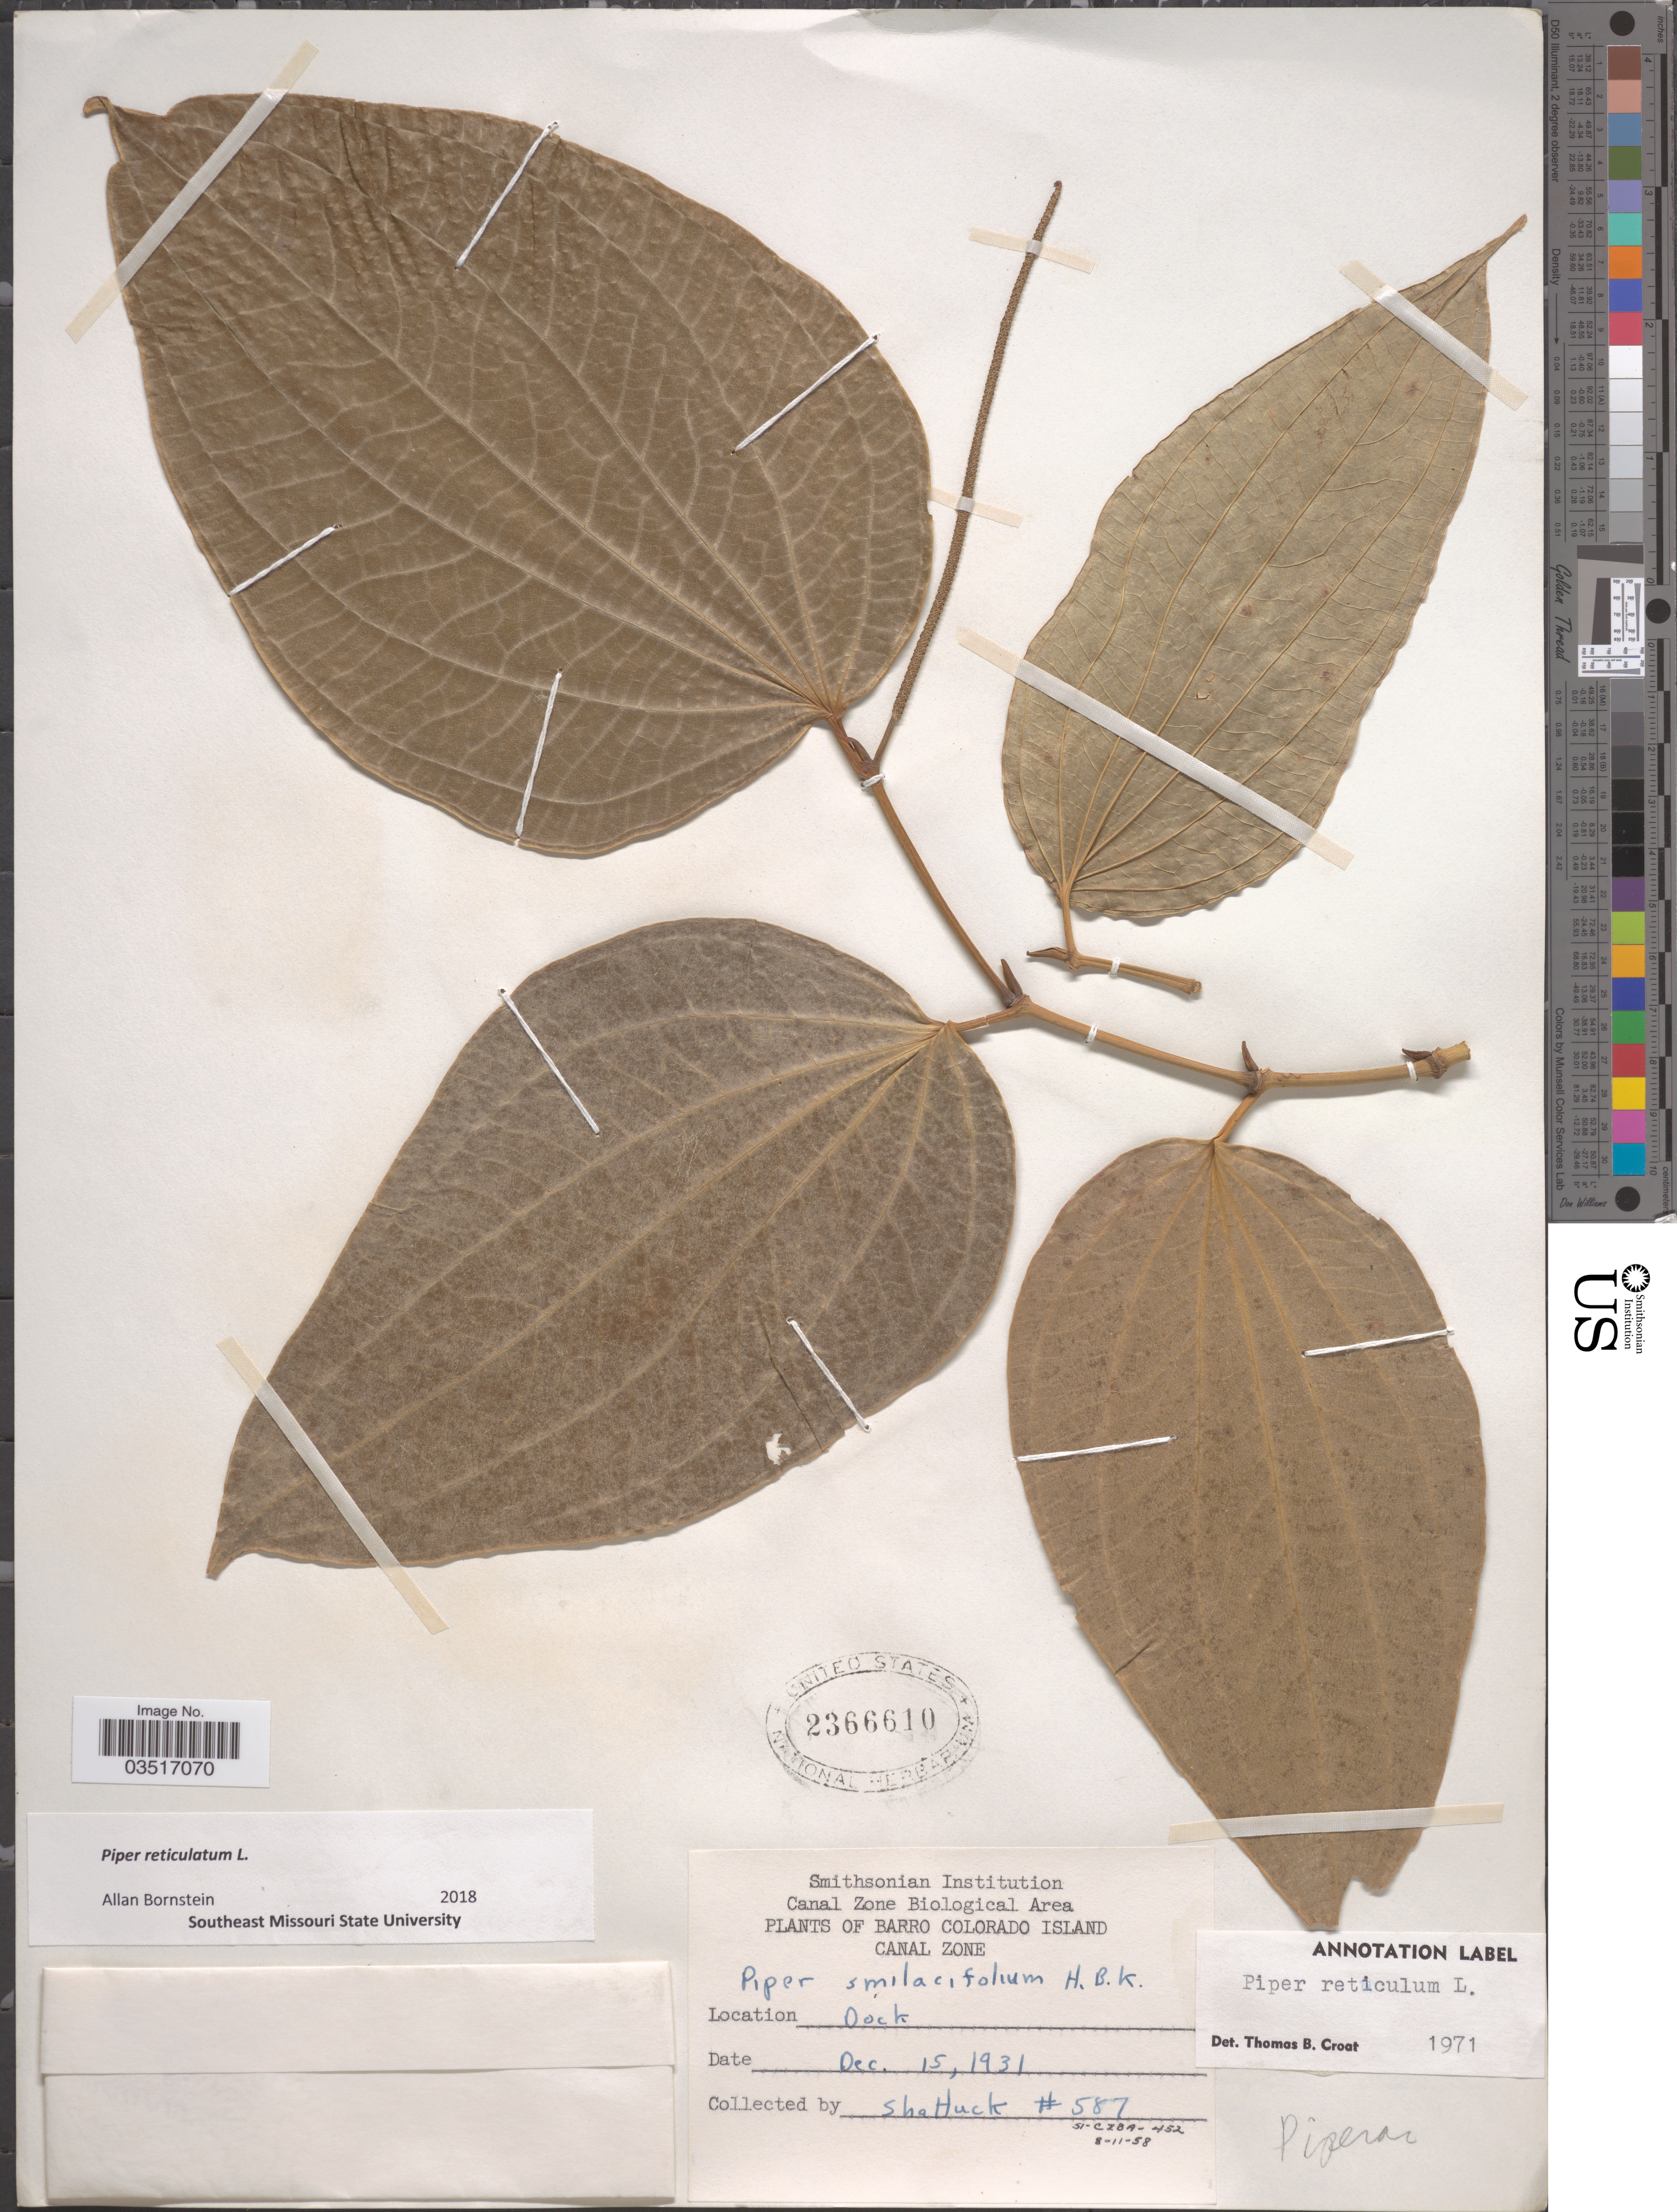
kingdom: Plantae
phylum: Tracheophyta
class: Magnoliopsida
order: Piperales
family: Piperaceae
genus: Piper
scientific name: Piper reticulatum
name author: L.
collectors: Shattuck, --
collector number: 587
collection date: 1931-12-15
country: Panama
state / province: Panamá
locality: Barro Colorado Island. Canal Zone.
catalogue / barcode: US 2366610